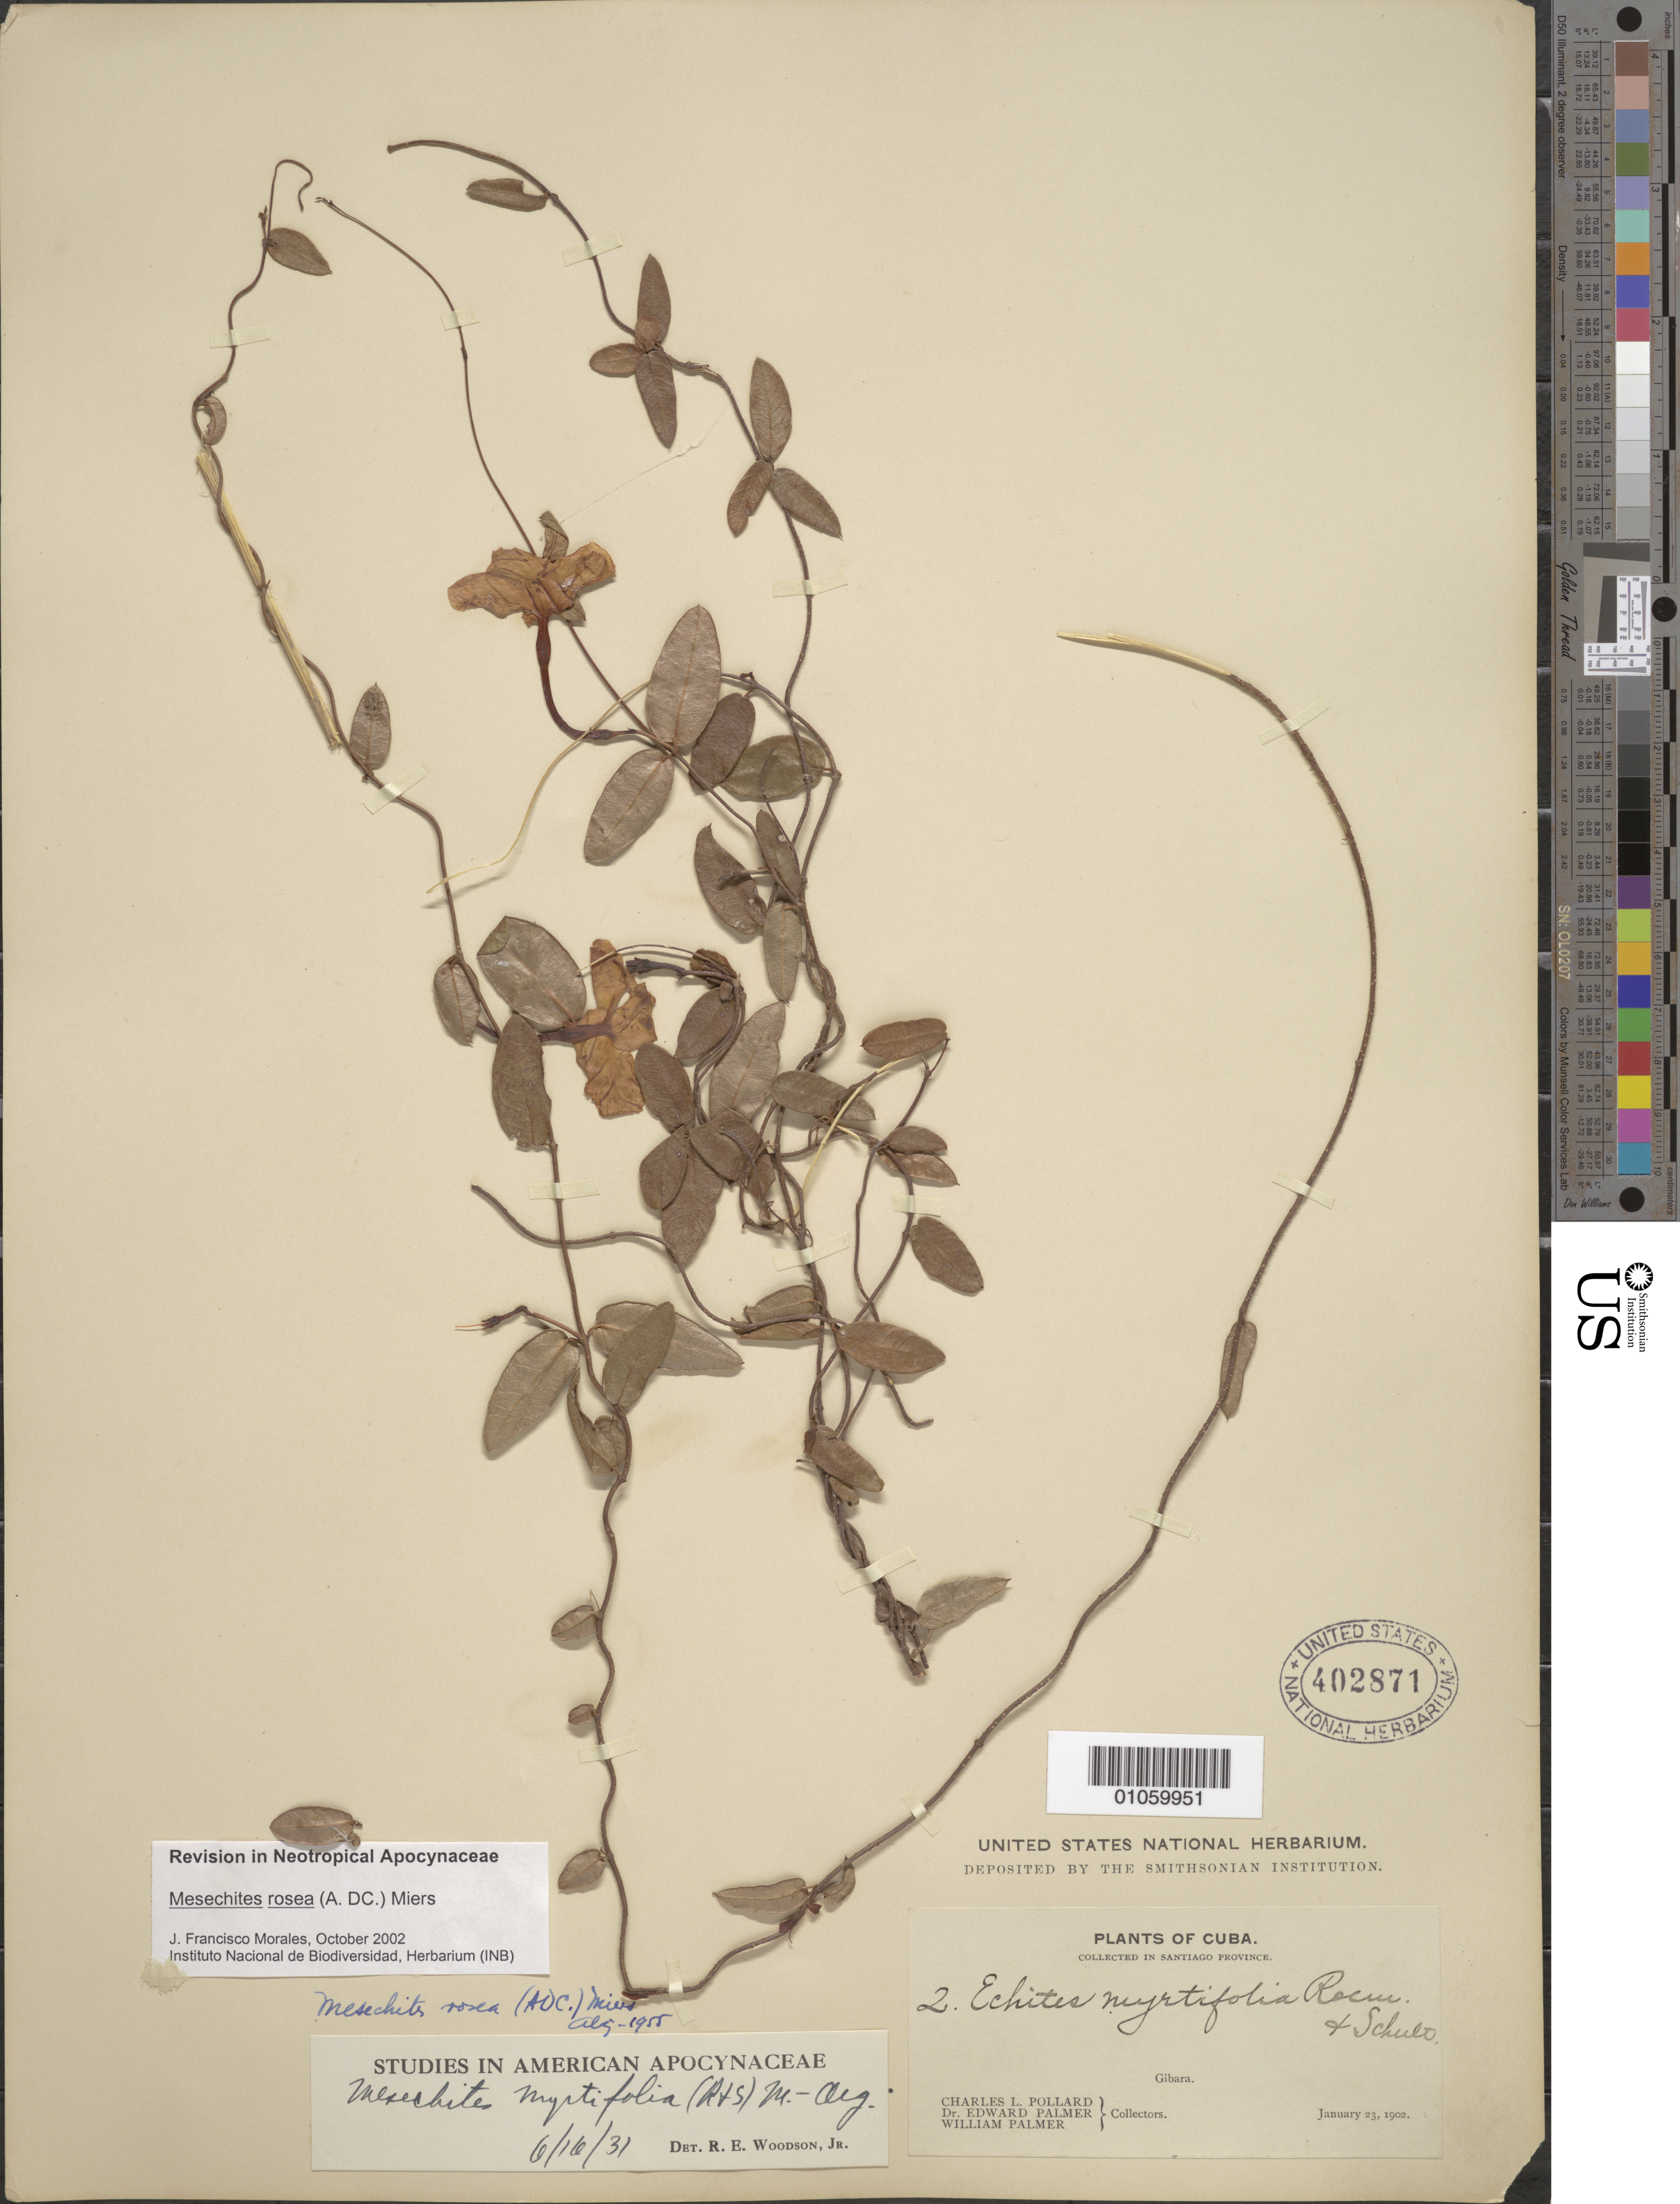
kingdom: Plantae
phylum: Tracheophyta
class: Magnoliopsida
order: Gentianales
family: Apocynaceae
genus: Mesechites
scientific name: Mesechites roseus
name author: (A. DC.) Miers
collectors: C. L. Pollard, E. Palmer & W. Palmer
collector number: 2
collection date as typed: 23 Jan 1902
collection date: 1902-01-23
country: Cuba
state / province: Santiago de Cuba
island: Cuba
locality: Gibara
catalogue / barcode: US 402871